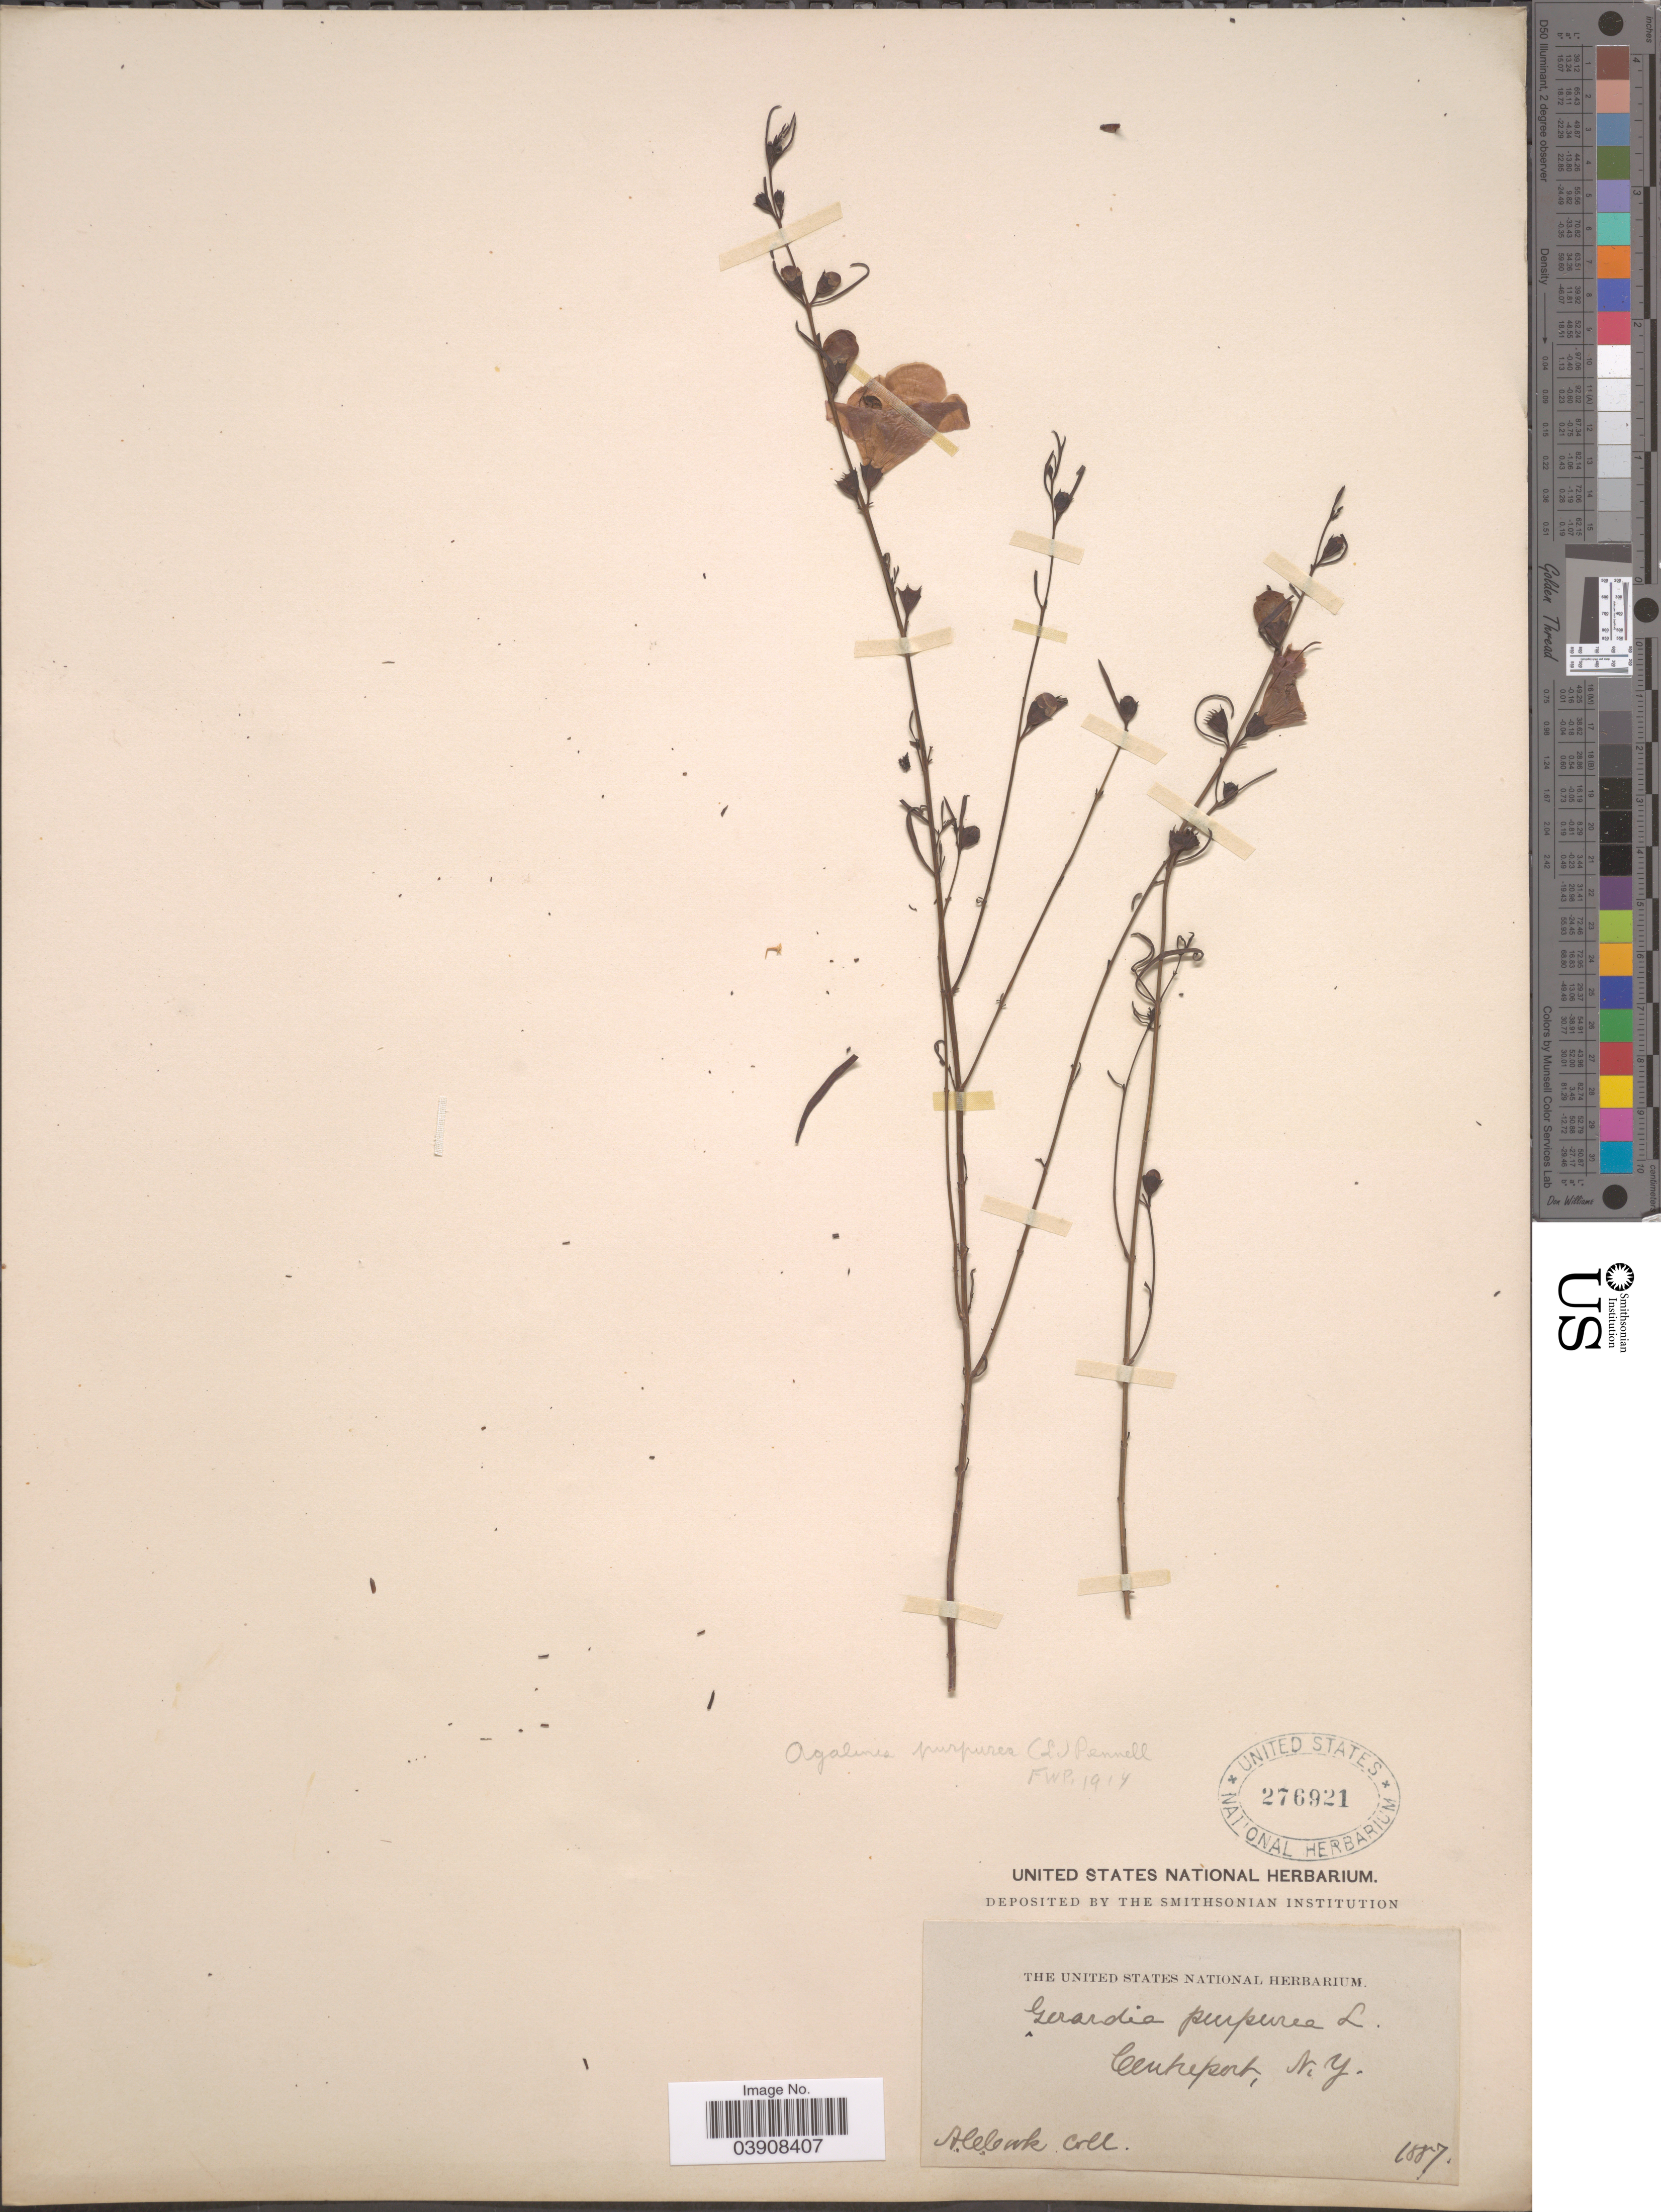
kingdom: Plantae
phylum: Tracheophyta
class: Magnoliopsida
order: Lamiales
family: Orobanchaceae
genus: Agalinis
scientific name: Agalinis purpurea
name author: (L.) Pennell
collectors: A. Cook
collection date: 1887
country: United States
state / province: New York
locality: Centreport.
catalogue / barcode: US 276921